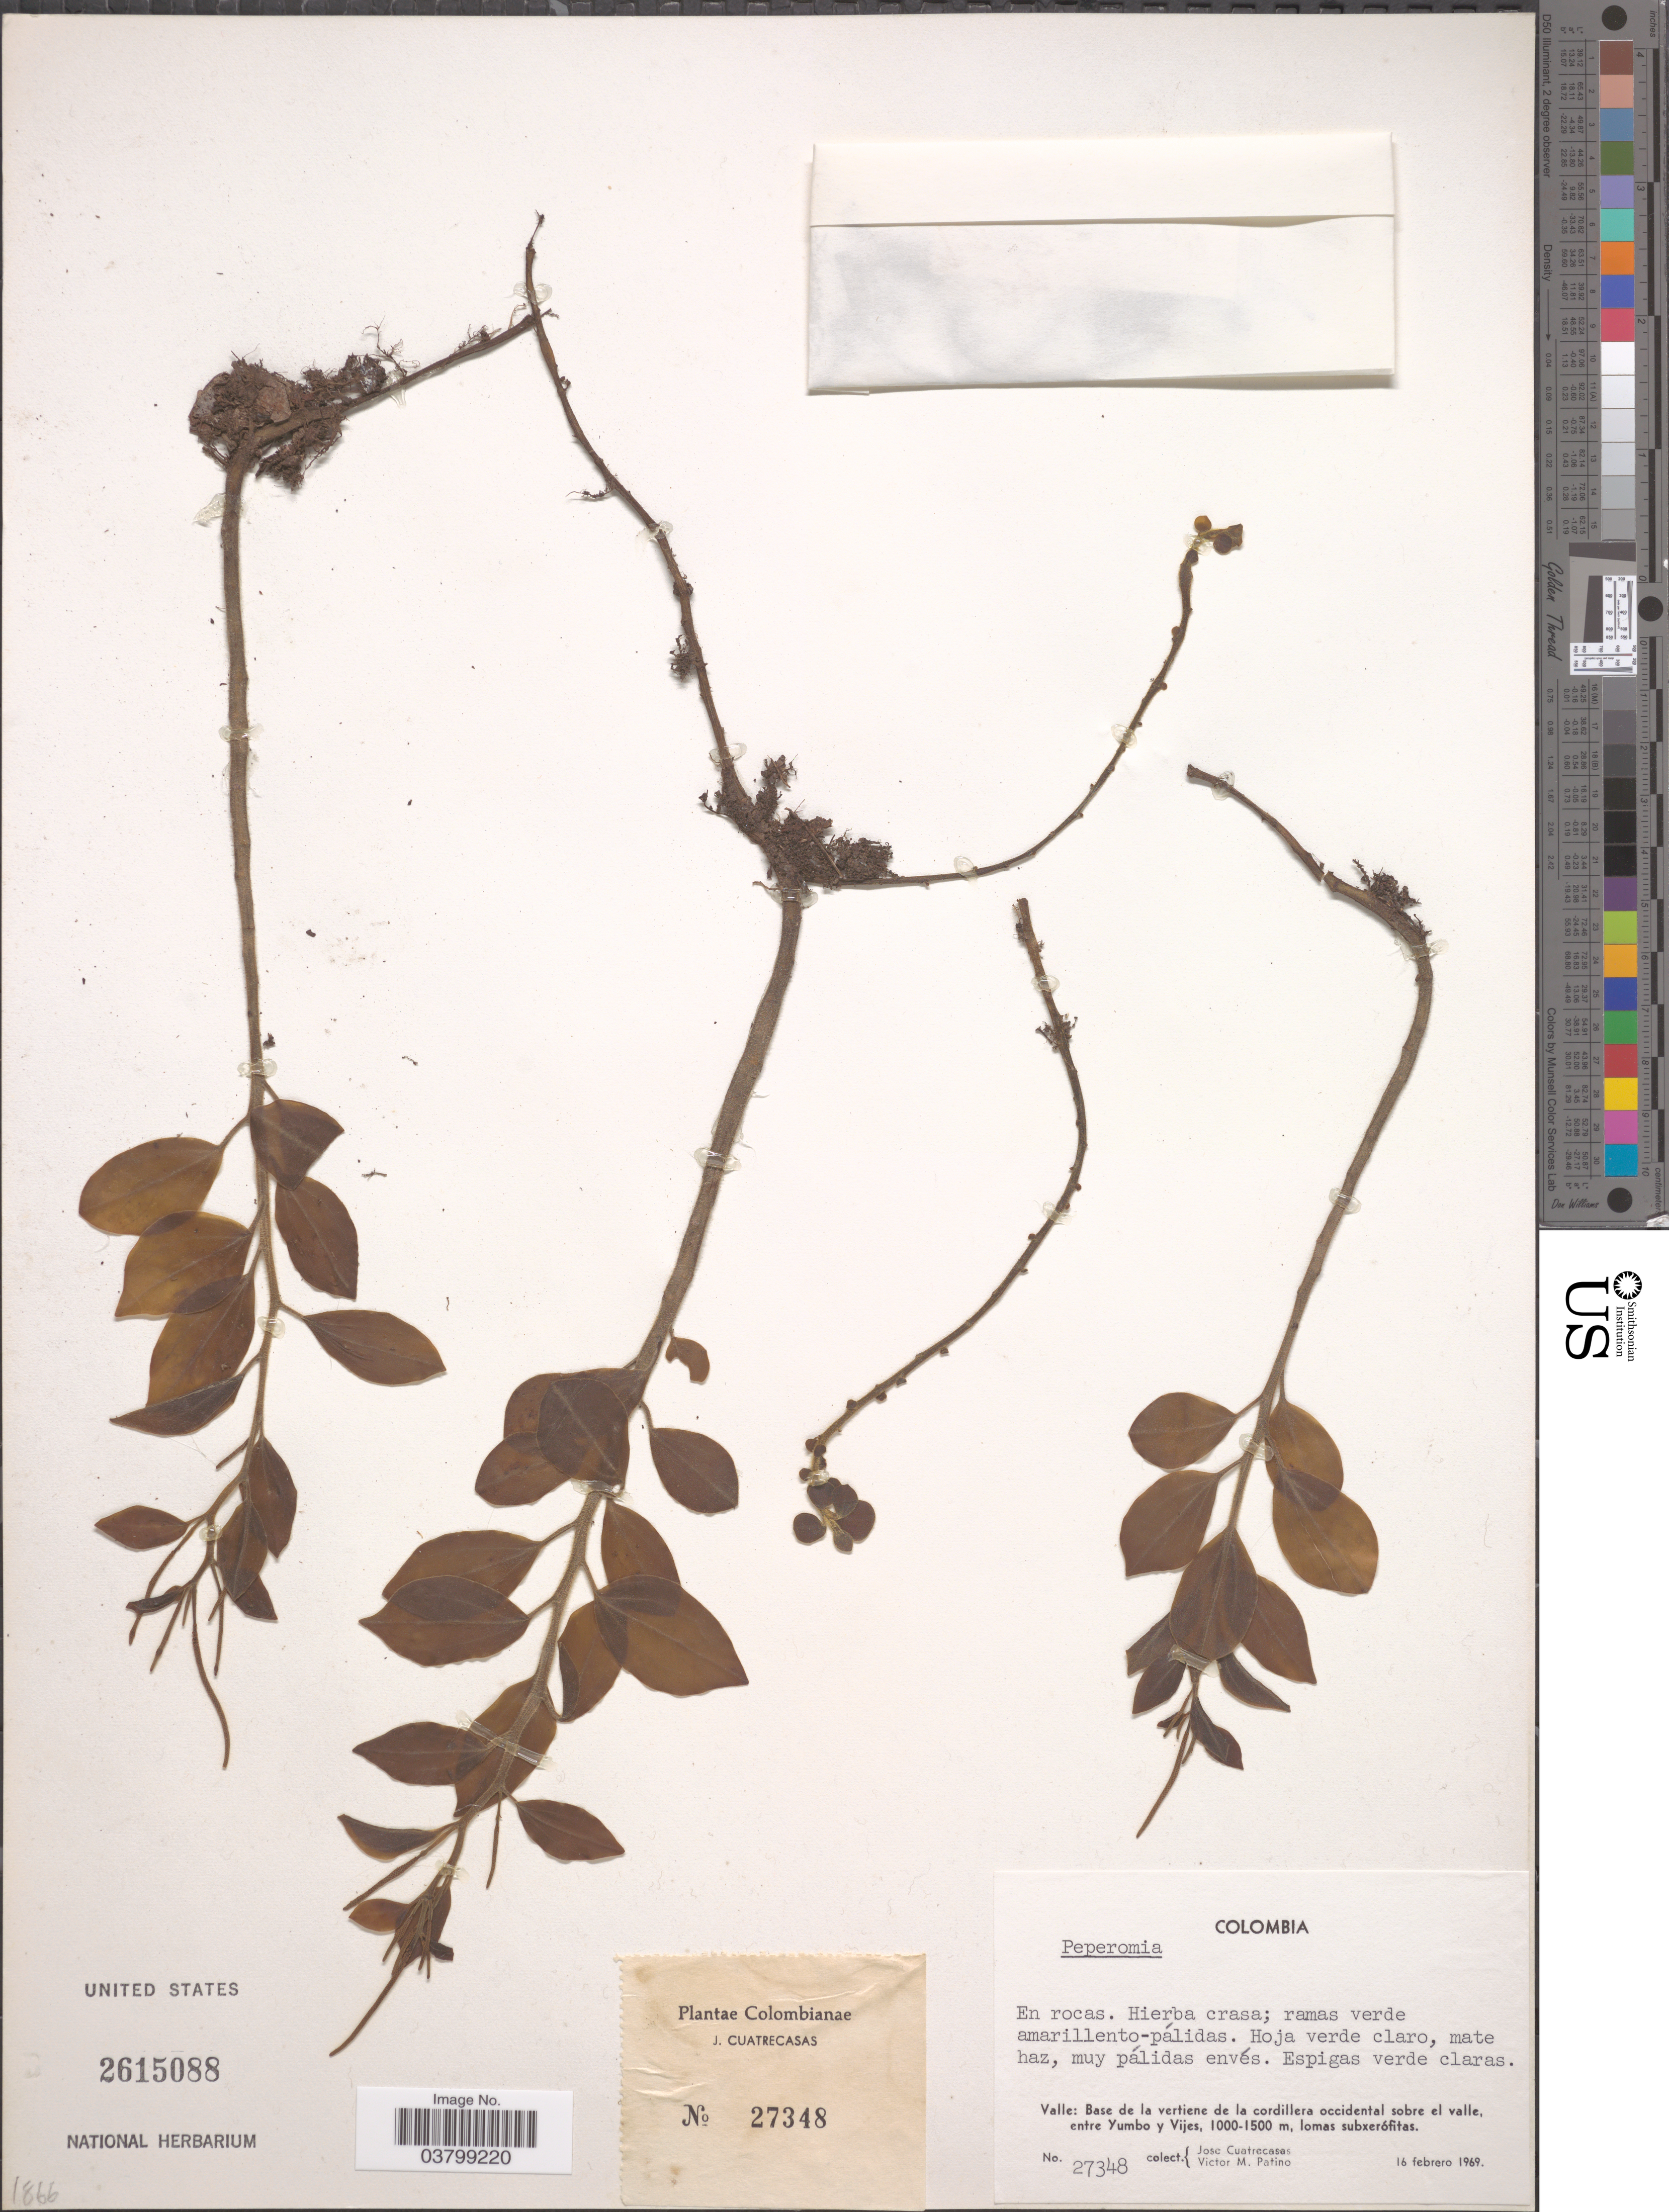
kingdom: Plantae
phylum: Tracheophyta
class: Magnoliopsida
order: Piperales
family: Piperaceae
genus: Peperomia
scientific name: Peperomia zarzalana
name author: Trel. & Yunck.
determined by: Jiménez, José Estaban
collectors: J. Cuatrecasas & V. M. Patiño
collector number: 27348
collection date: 1969-02-16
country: Colombia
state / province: Valle del Cauca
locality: Valle: Base de la vertiente de la cordillera occidental sobre el valle, entre Yumbo y Vijes.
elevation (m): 1000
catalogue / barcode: US 2615088